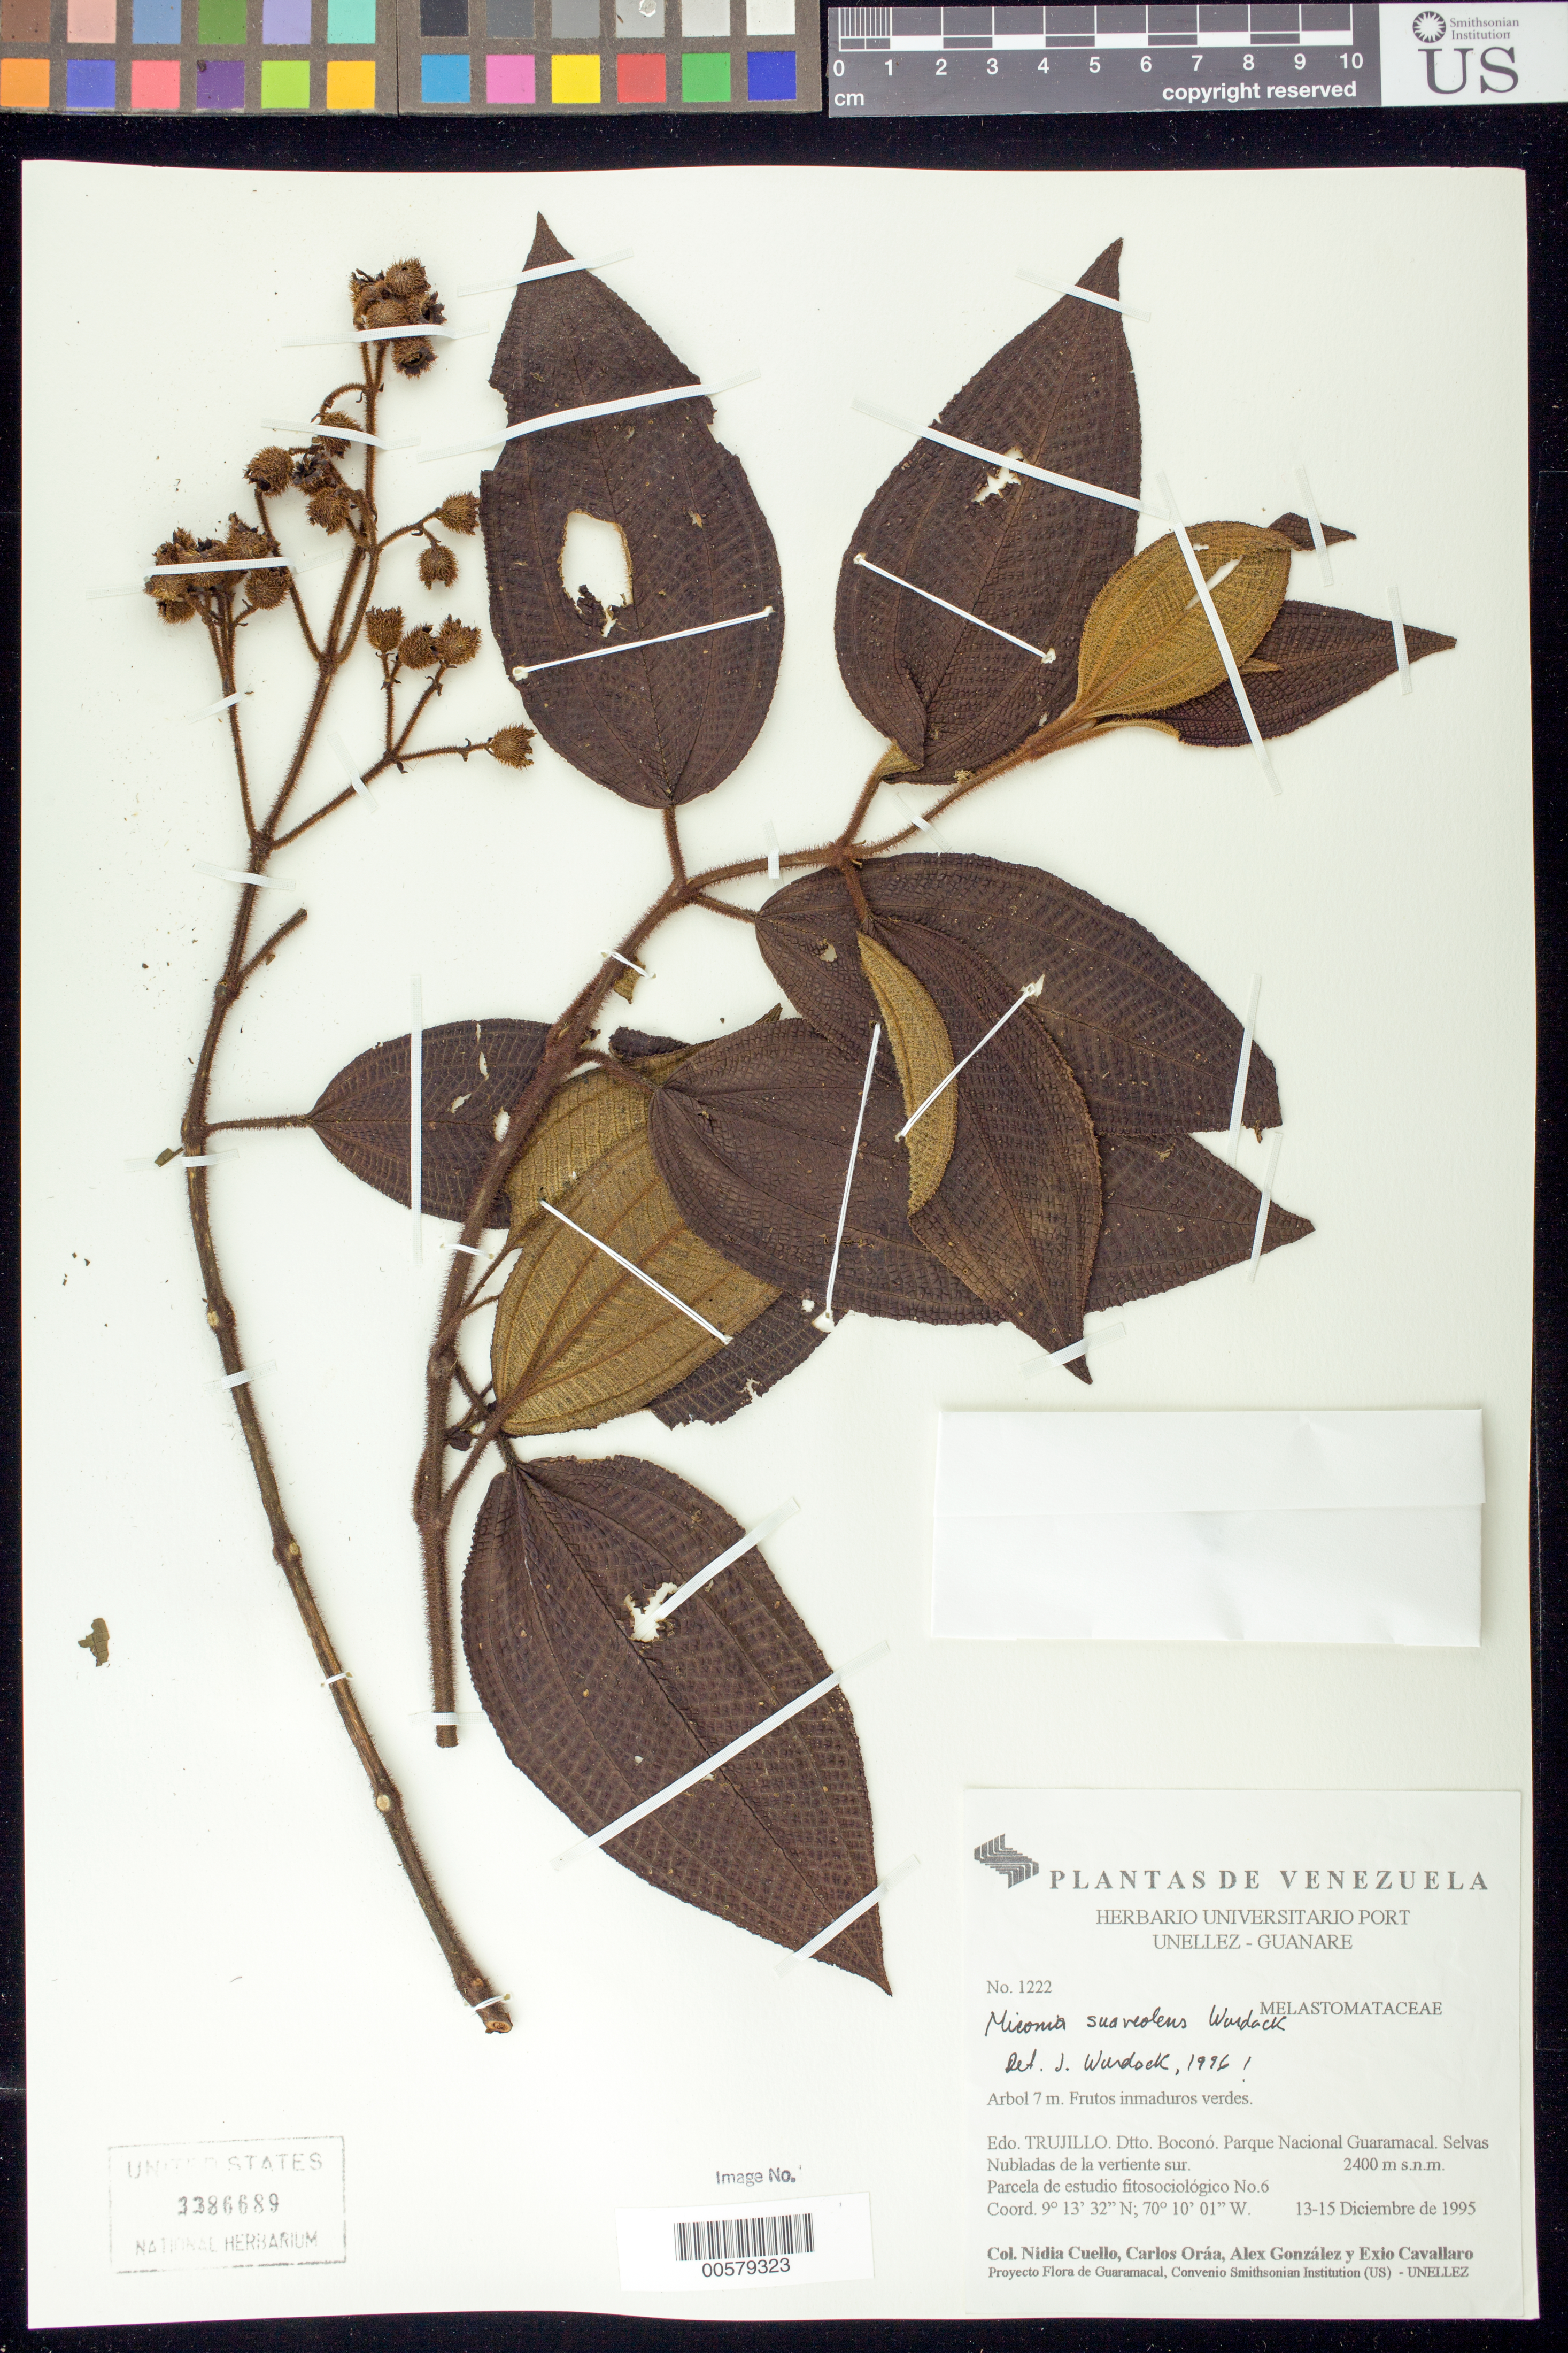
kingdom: Plantae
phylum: Tracheophyta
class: Magnoliopsida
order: Myrtales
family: Melastomataceae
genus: Miconia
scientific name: Miconia suaveolens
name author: Wurdack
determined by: Wurdack, John J., (US), US (UNITED STATES)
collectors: N. L. Cuello, C. Oráa, A. Gonzáles & E. Cavallaro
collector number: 1222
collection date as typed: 13 Dec 1995 to 15 Dec 1995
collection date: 1995-12-13/1995-12-15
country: Venezuela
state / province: Trujillo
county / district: Boconó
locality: Parque Nacional Guaramacal. Vertiente S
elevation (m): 2400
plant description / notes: AAU, CAS, MO, PORT, US, VEN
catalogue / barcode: US 3386689